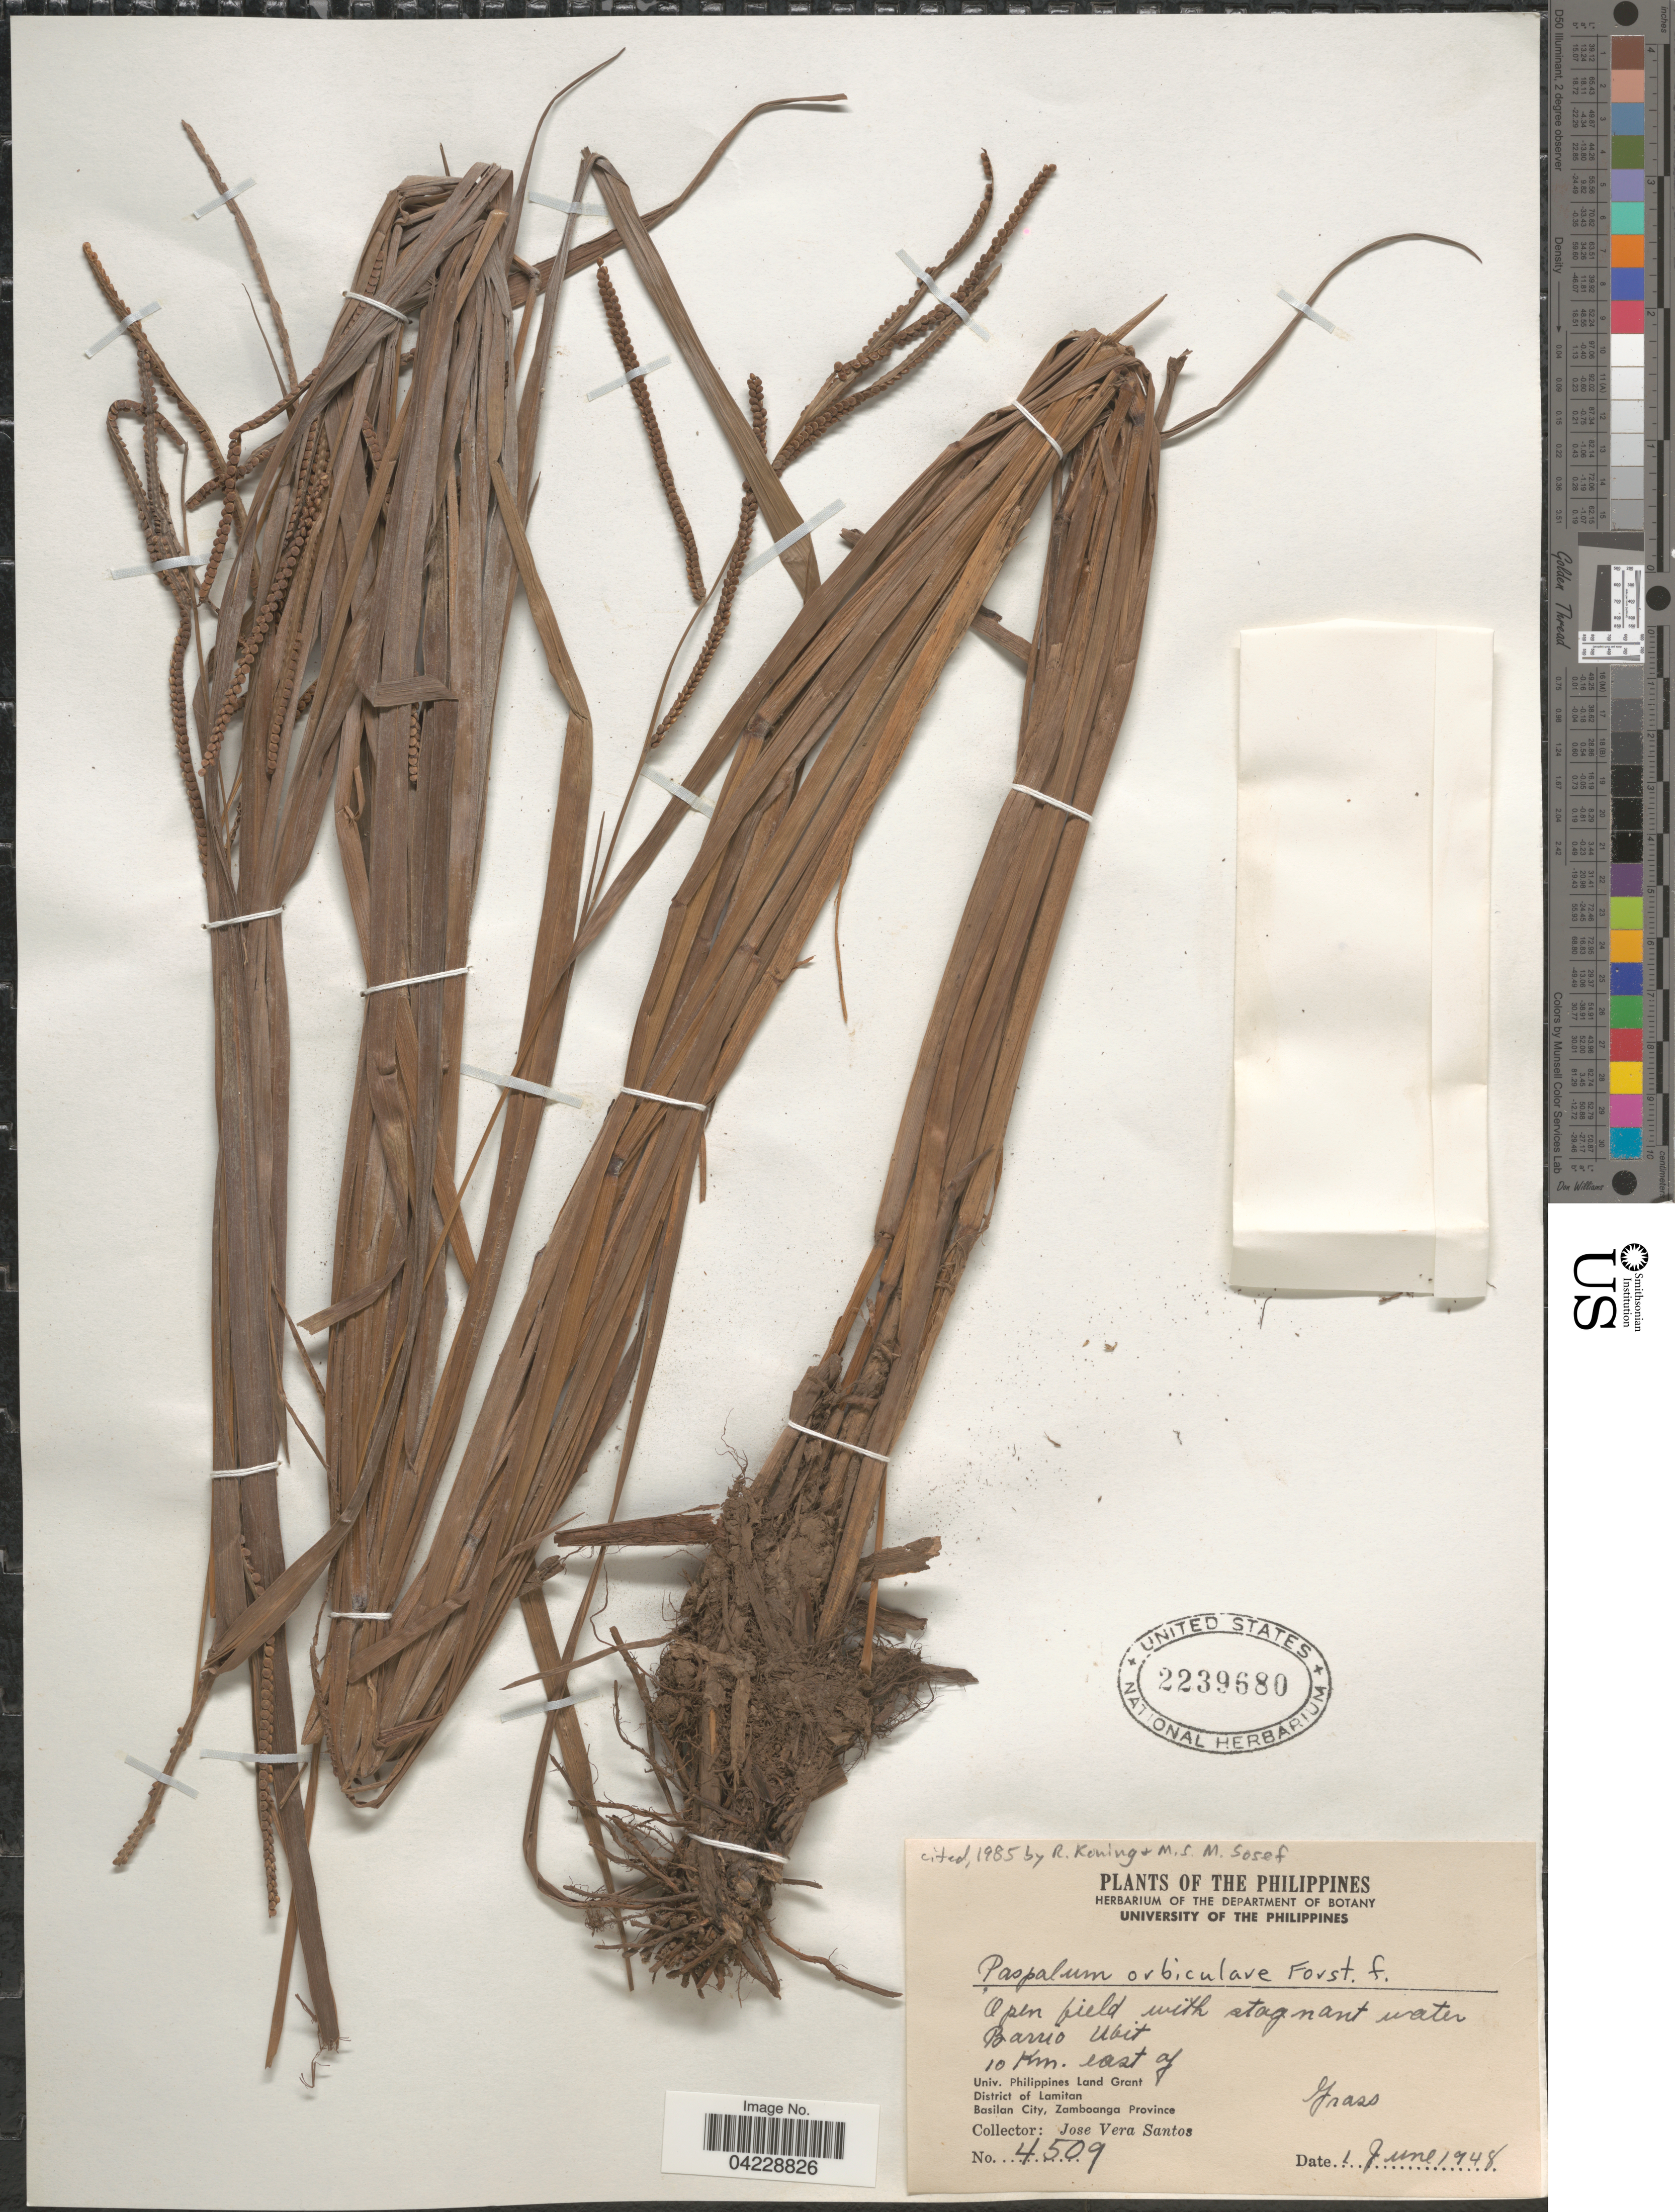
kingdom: Plantae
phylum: Tracheophyta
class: Liliopsida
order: Poales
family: Poaceae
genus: Paspalum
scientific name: Paspalum orbiculare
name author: G. Forst.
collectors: J. Vera Santos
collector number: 4509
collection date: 1948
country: Philippines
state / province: Muslim Mindanao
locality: Barrio Ubit. 10 Km. east of Univ. Philippines Land Grant. District of Lamitan. Basilan City, Zamboanga Province.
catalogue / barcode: US 2239680